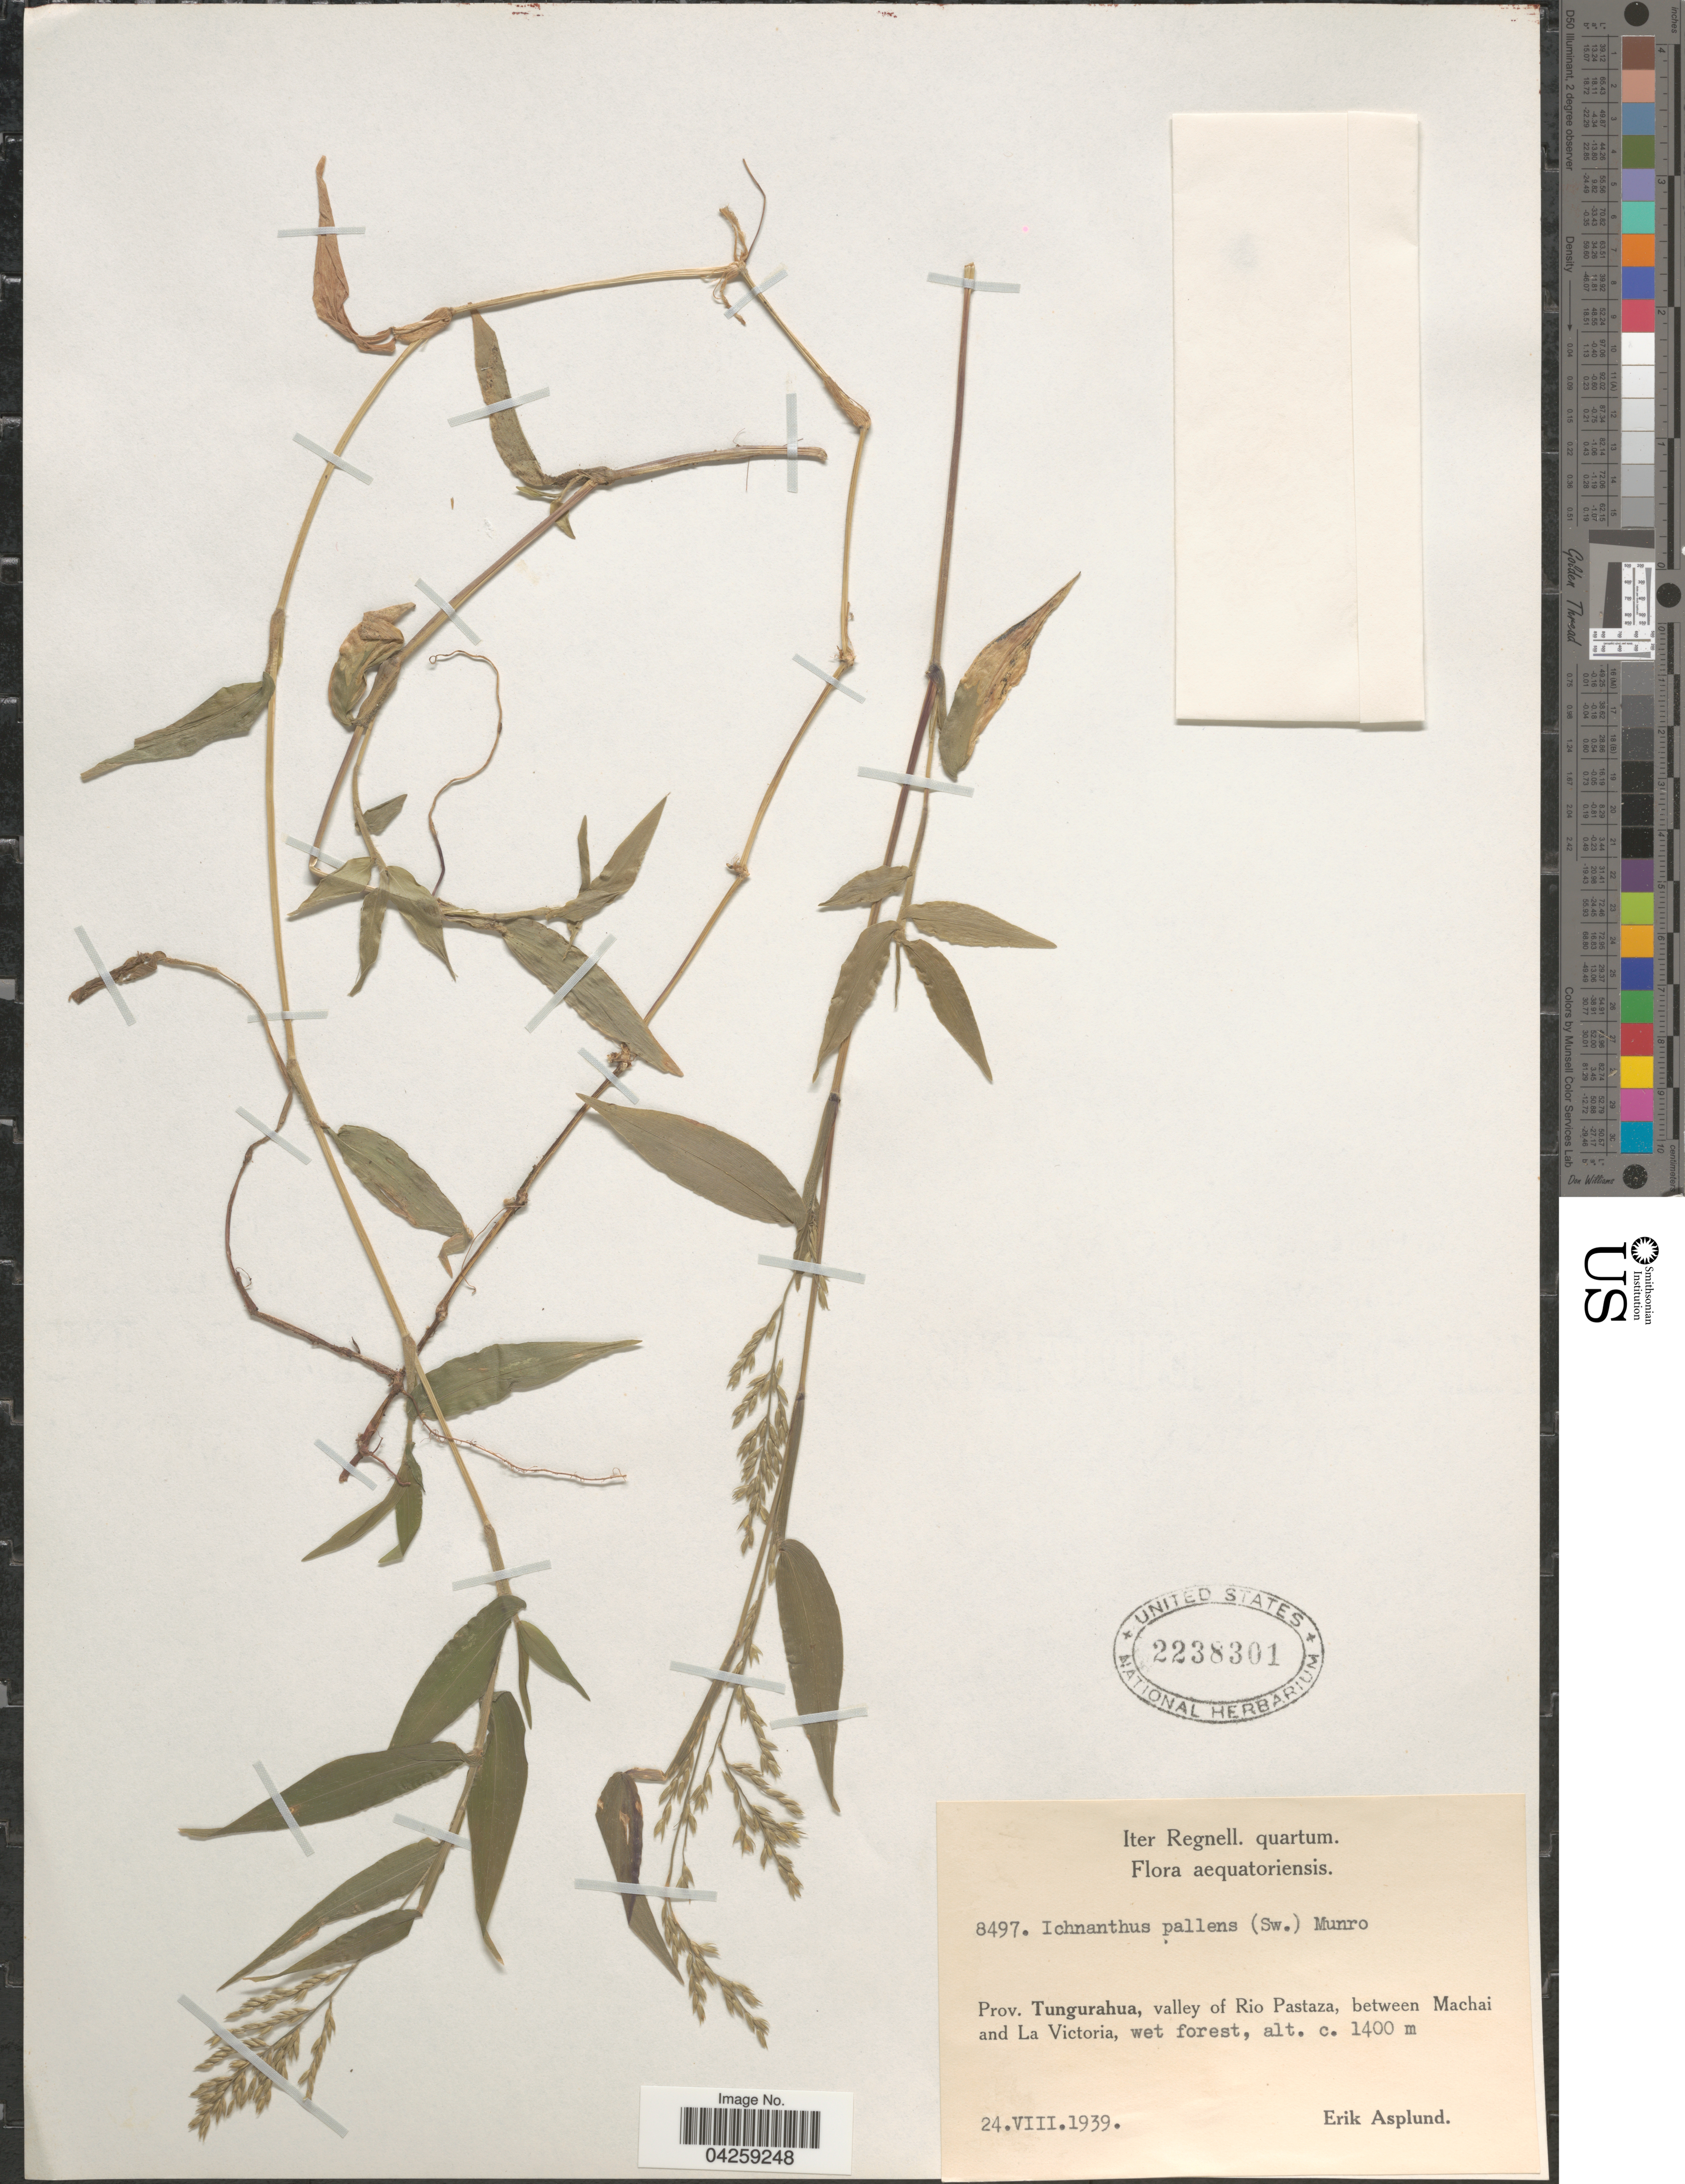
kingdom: Plantae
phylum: Tracheophyta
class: Liliopsida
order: Poales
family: Poaceae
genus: Ichnanthus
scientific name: Ichnanthus pallens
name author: (Sw.) Munro ex Benth.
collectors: E. Asplund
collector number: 8497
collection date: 1939-08-24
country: Ecuador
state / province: Tungurahua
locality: Iter Regnell. quartum. Aequatoriensis. Valley of Rio Pastaza, between Machai and La Victoria, wet forest.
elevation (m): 1400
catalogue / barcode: US 2238301